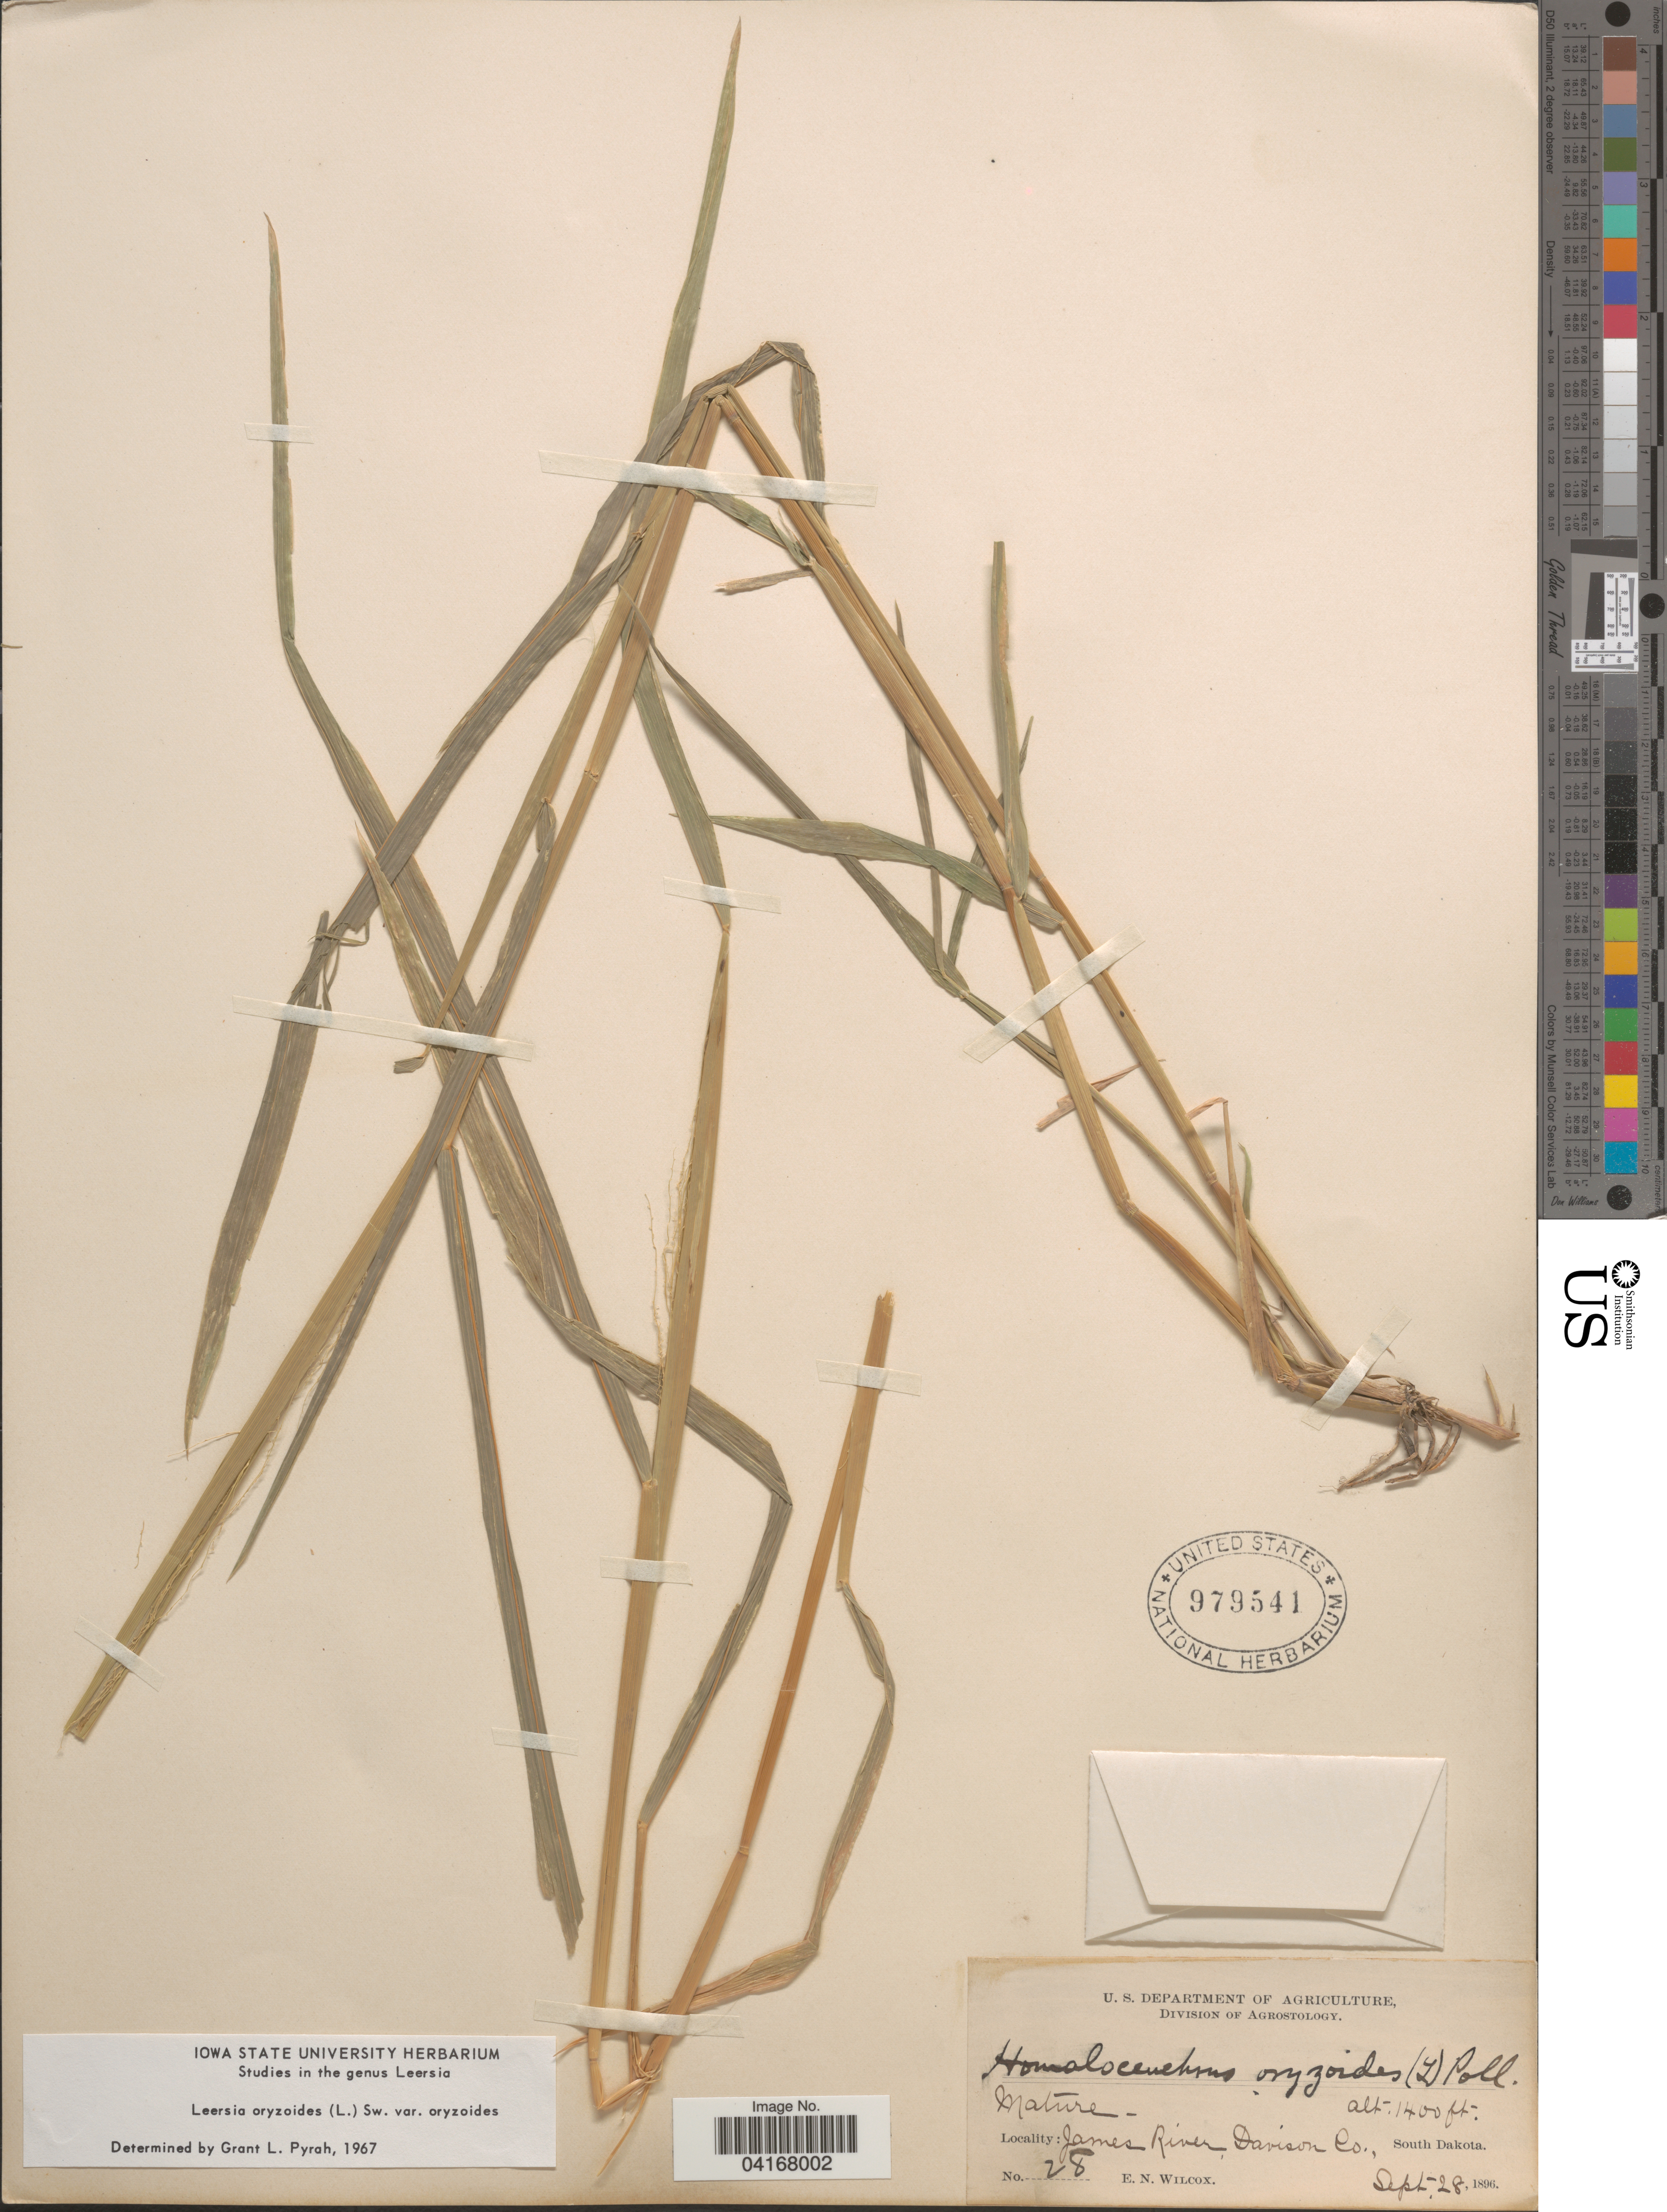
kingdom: Plantae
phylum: Tracheophyta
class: Liliopsida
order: Poales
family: Poaceae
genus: Leersia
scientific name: Leersia oryzoides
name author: (L.) Sw.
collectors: E. Wilcox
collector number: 28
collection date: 1896-09-28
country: United States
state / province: South Dakota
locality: James River, Davison Co.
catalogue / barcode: US 979541